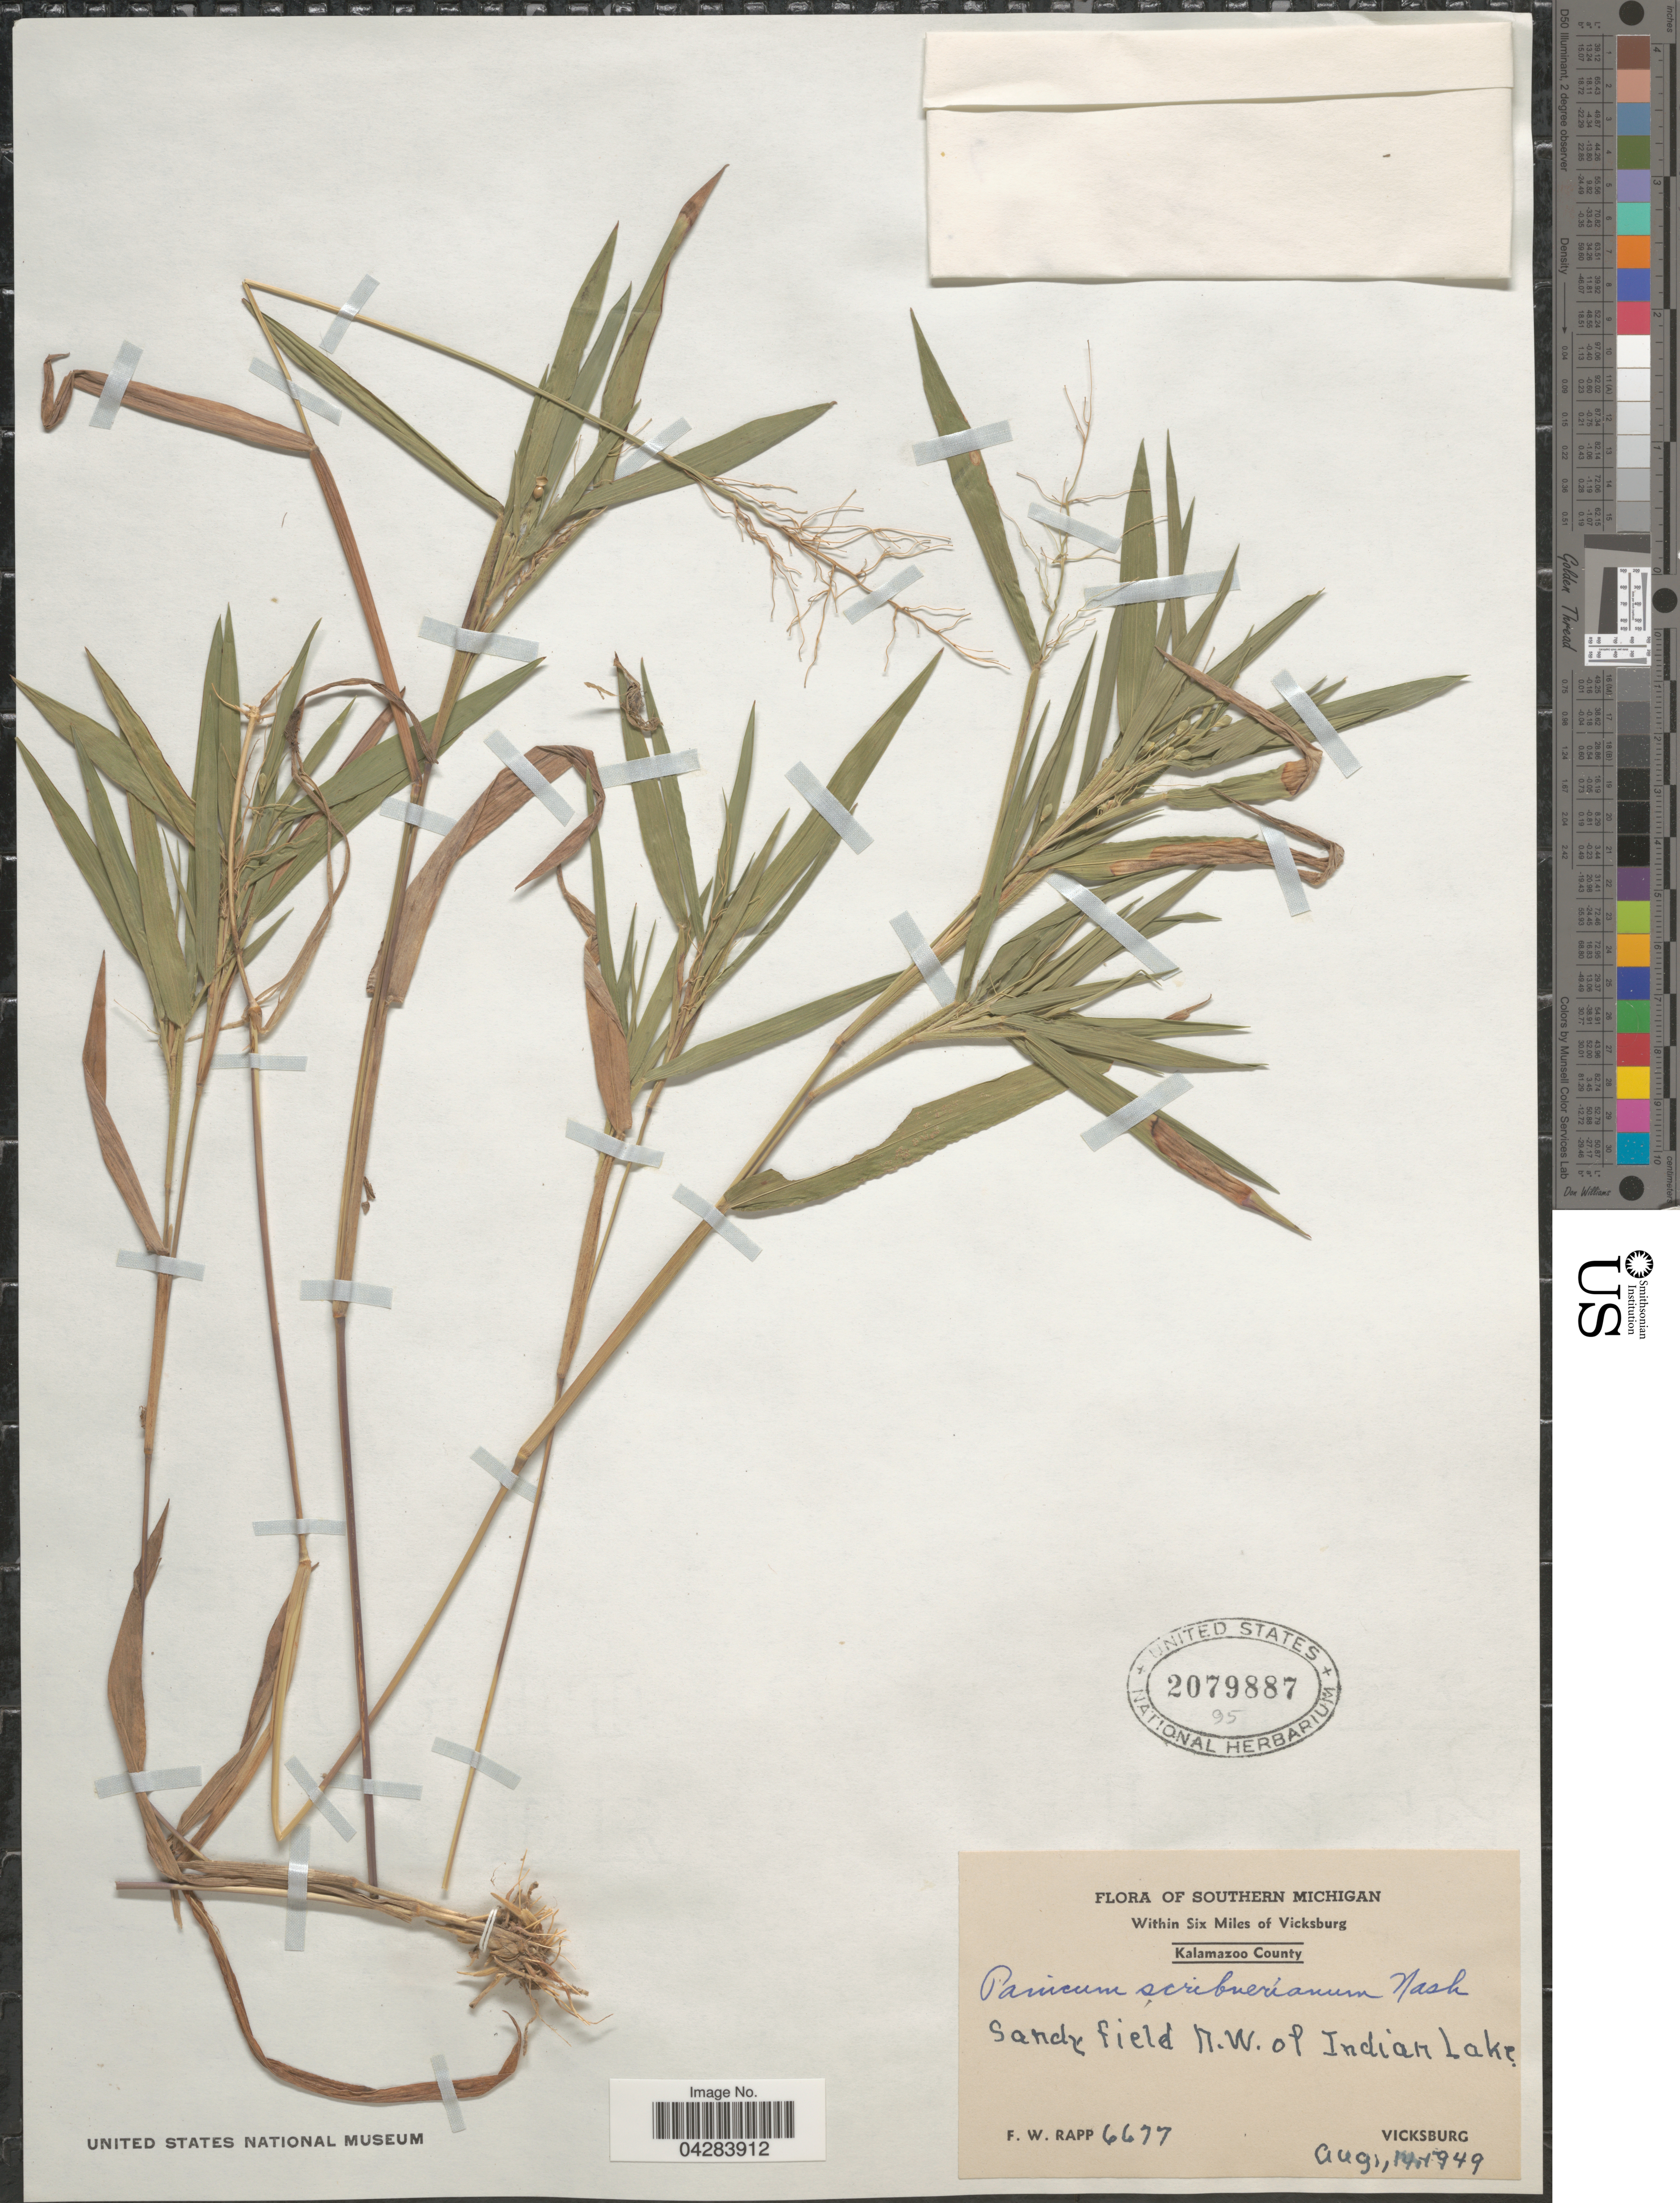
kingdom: Plantae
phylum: Tracheophyta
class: Liliopsida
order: Poales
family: Poaceae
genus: Dichanthelium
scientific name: Dichanthelium oligosanthes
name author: (Schult.) Gould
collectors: F. Rapp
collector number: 6677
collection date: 1949-08-14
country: United States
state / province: Michigan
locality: Southern Michigan. Within Six Miles of Vicksburg. Kalamazoo County. Sandy field N.W. of Indian Lake. Vicksburg.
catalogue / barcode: US 2079887